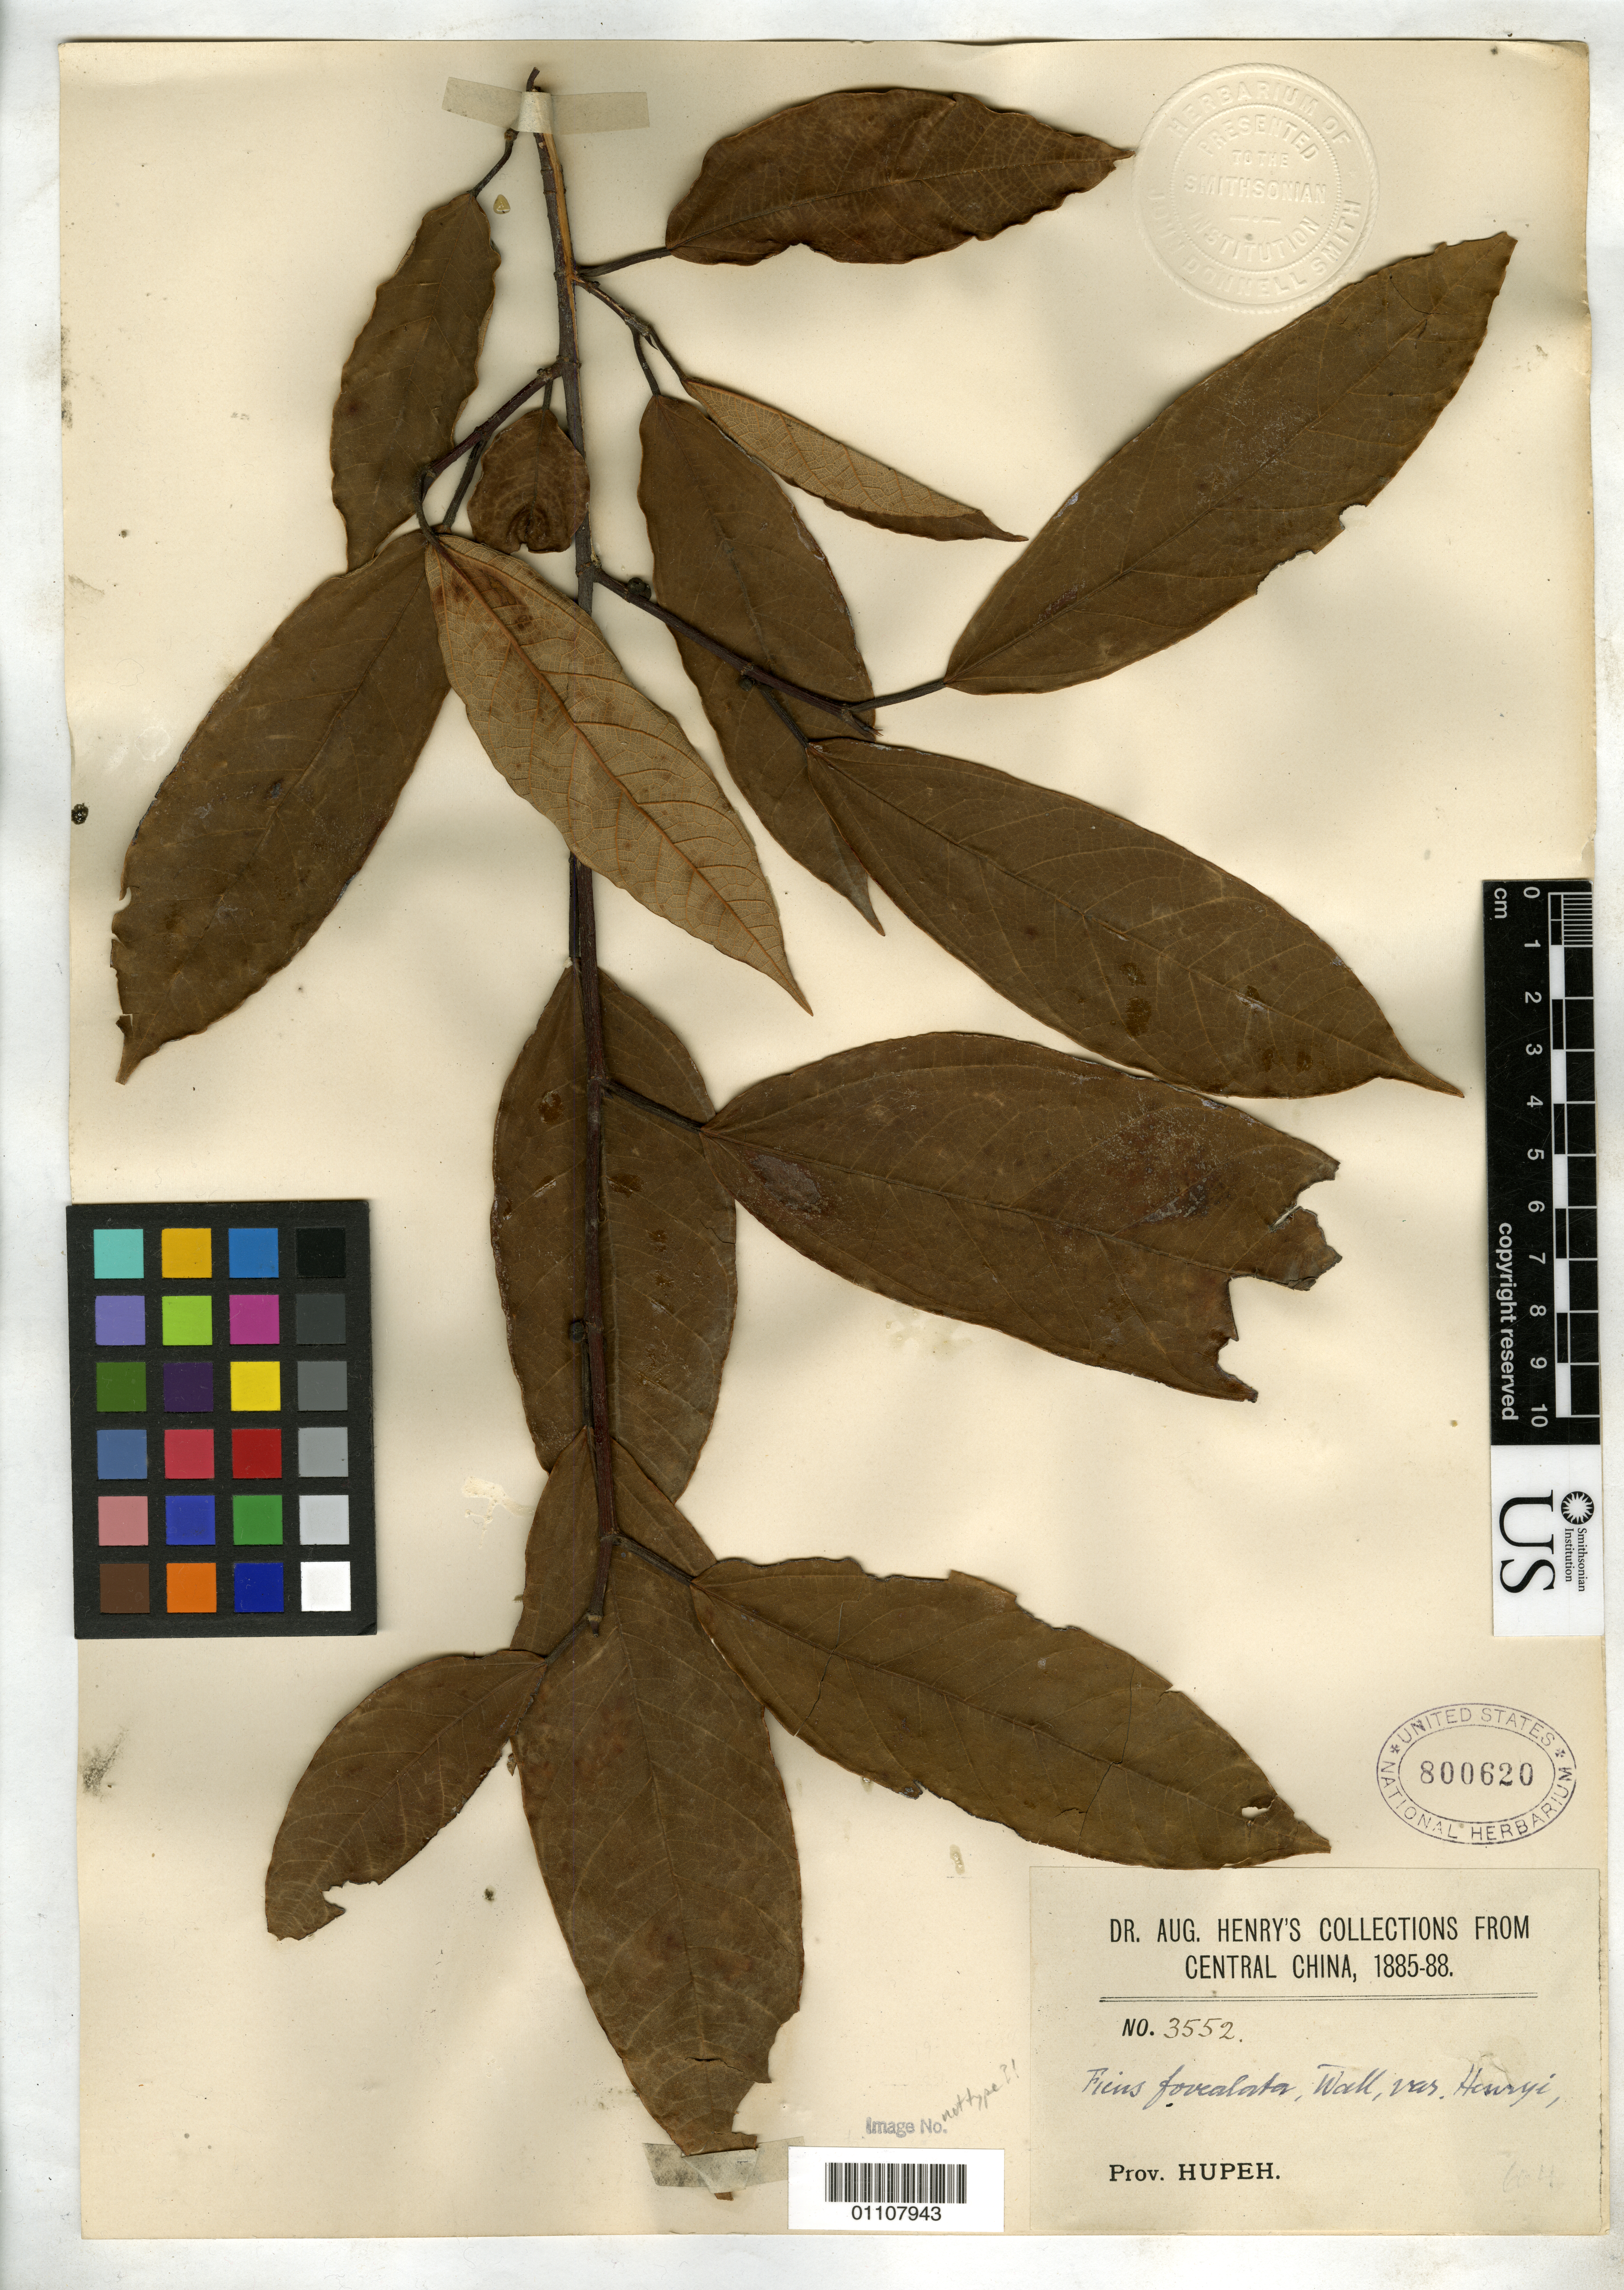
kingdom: Plantae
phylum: Tracheophyta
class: Magnoliopsida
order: Rosales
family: Moraceae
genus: Ficus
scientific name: Ficus foveolata var. henryi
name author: King ex Oliv.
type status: Possible Type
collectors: A. Henry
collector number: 3552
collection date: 1885/1888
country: China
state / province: Hubei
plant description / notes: Probably original material but dubiously a type; protologue cites Henry 3552 A.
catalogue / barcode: US 800620